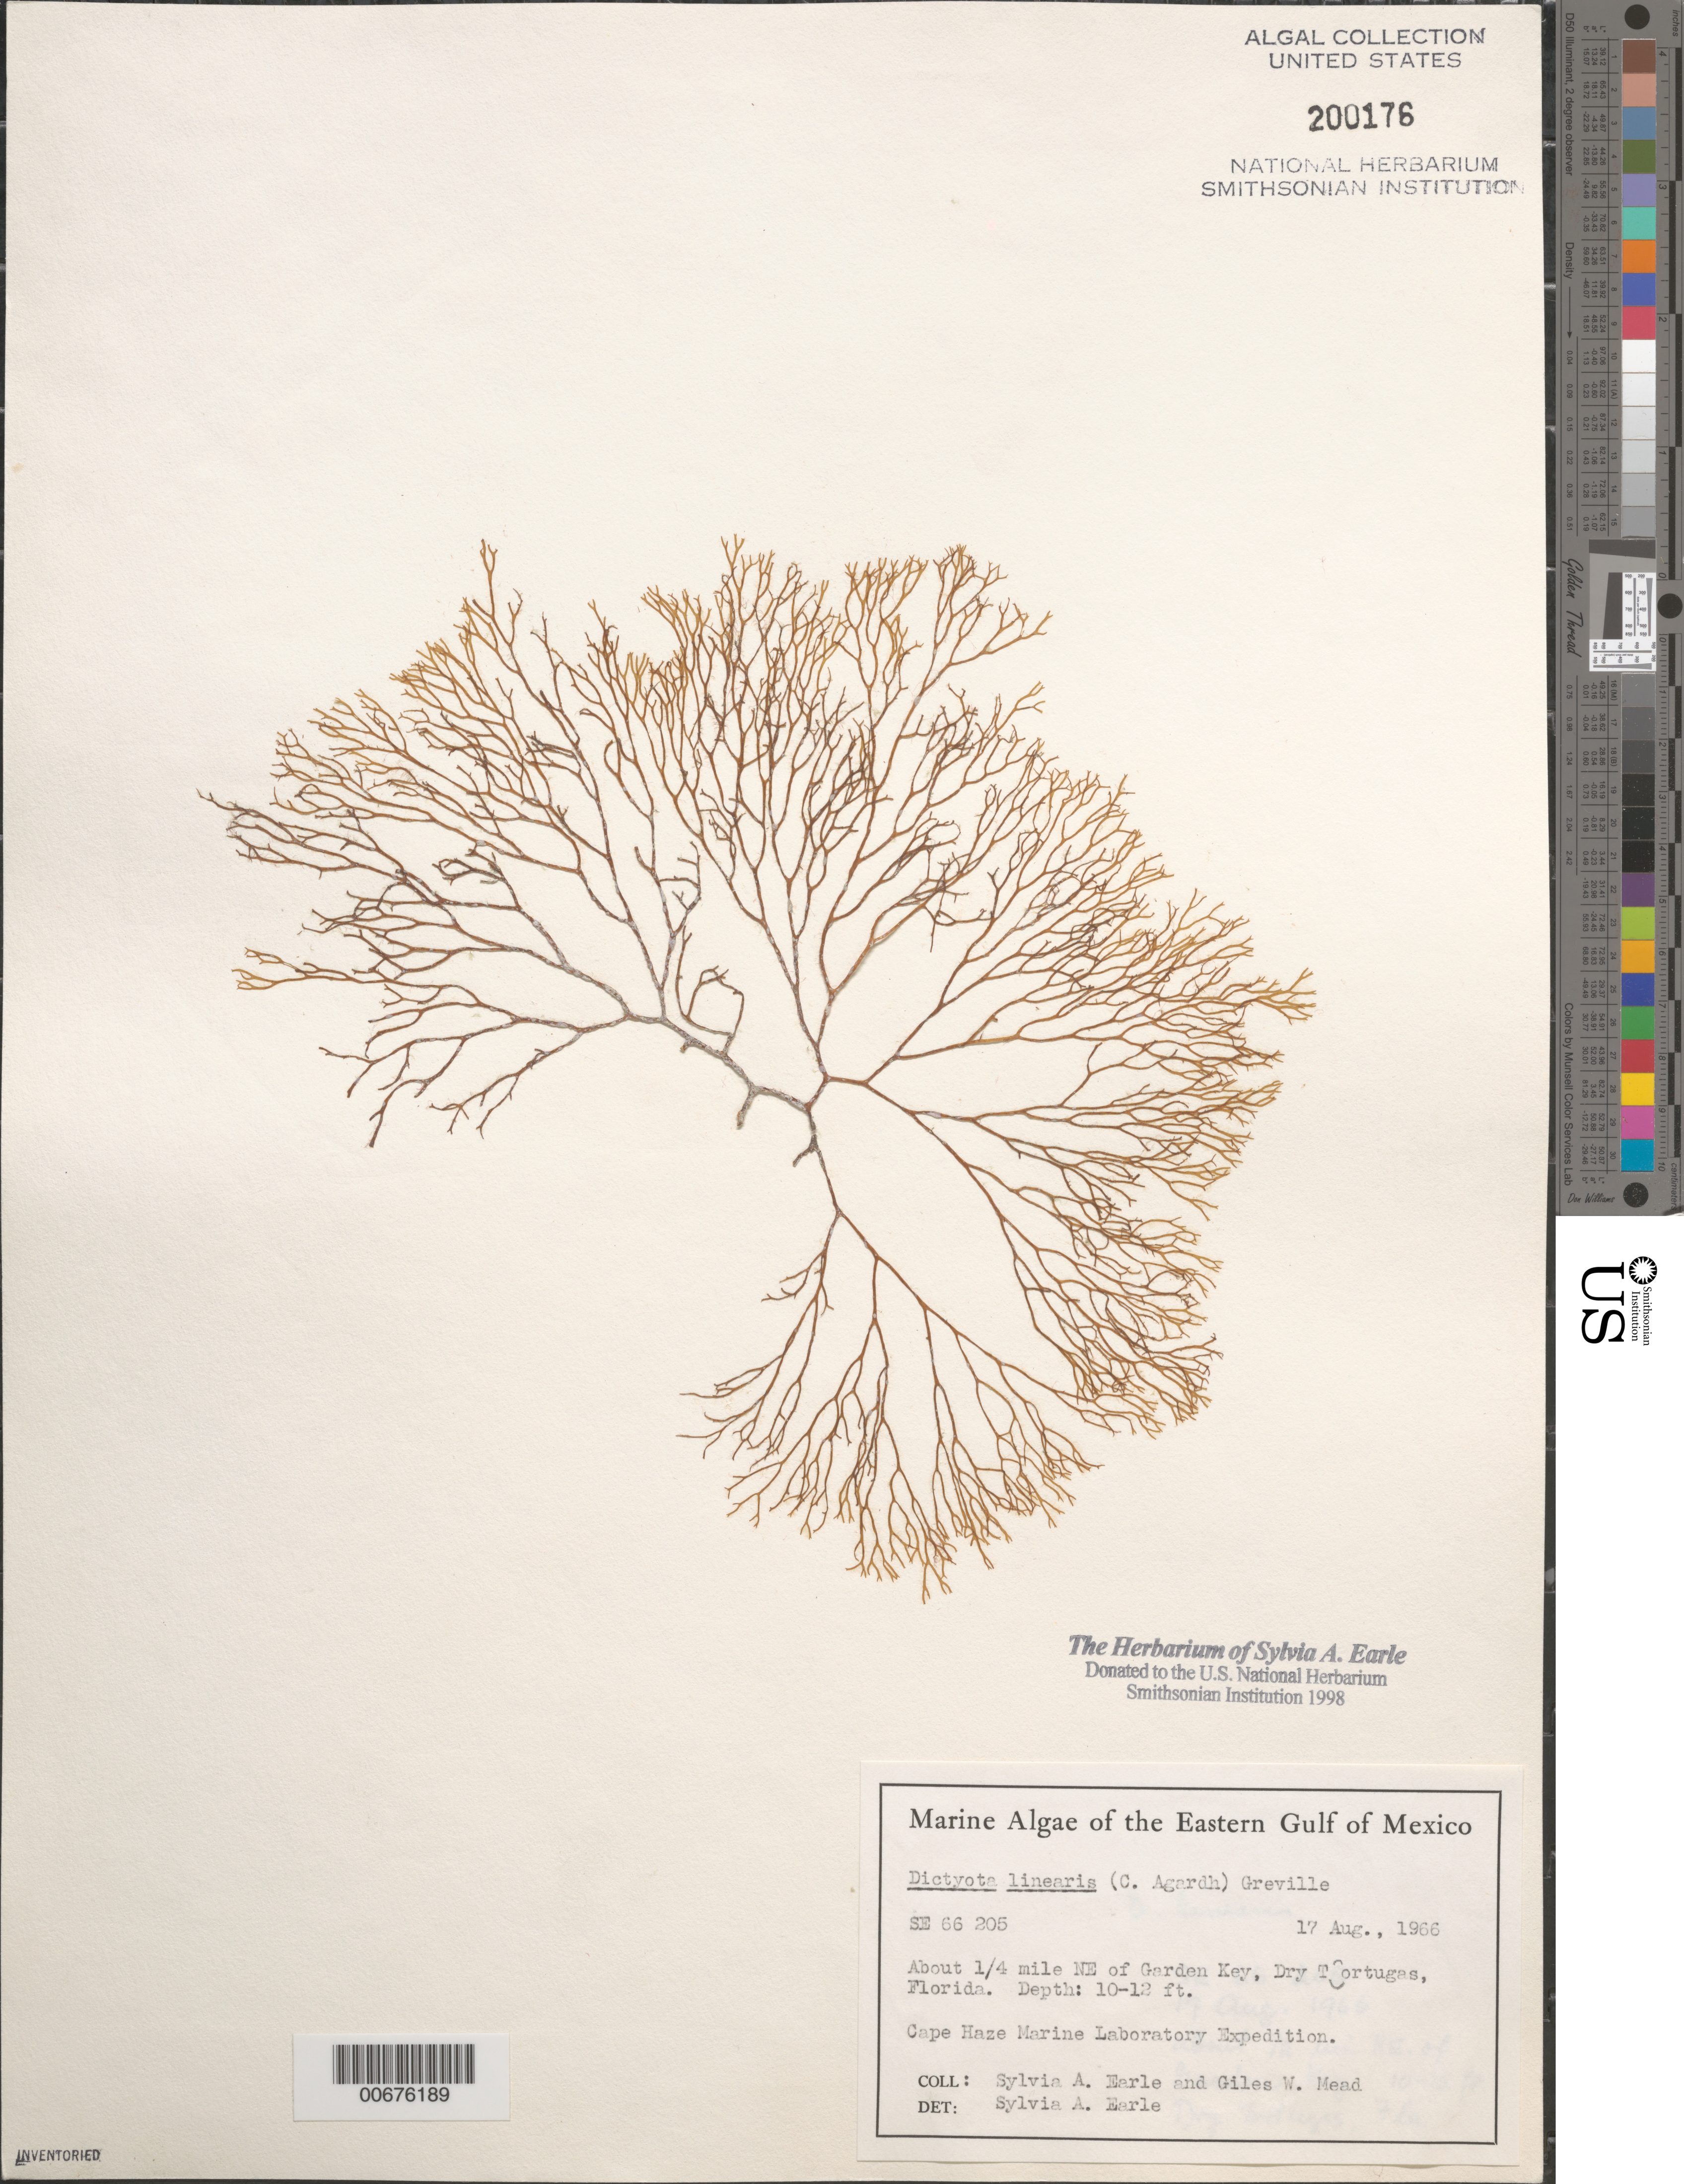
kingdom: Chromista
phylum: Ochrophyta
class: Phaeophyceae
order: Dictyotales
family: Dictyotaceae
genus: Dictyota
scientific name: Dictyota linearis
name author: (C. Agardh) Grev.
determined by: Earle, S. A.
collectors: S. A. Earle & G. W. Mead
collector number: Se 66205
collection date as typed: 17 Aug 1966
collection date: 1966-08-17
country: United States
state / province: Florida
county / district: Monroe County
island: Dry Tortugas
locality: Ca. 1/4th mile northeast of Garden Key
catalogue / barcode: US 200176